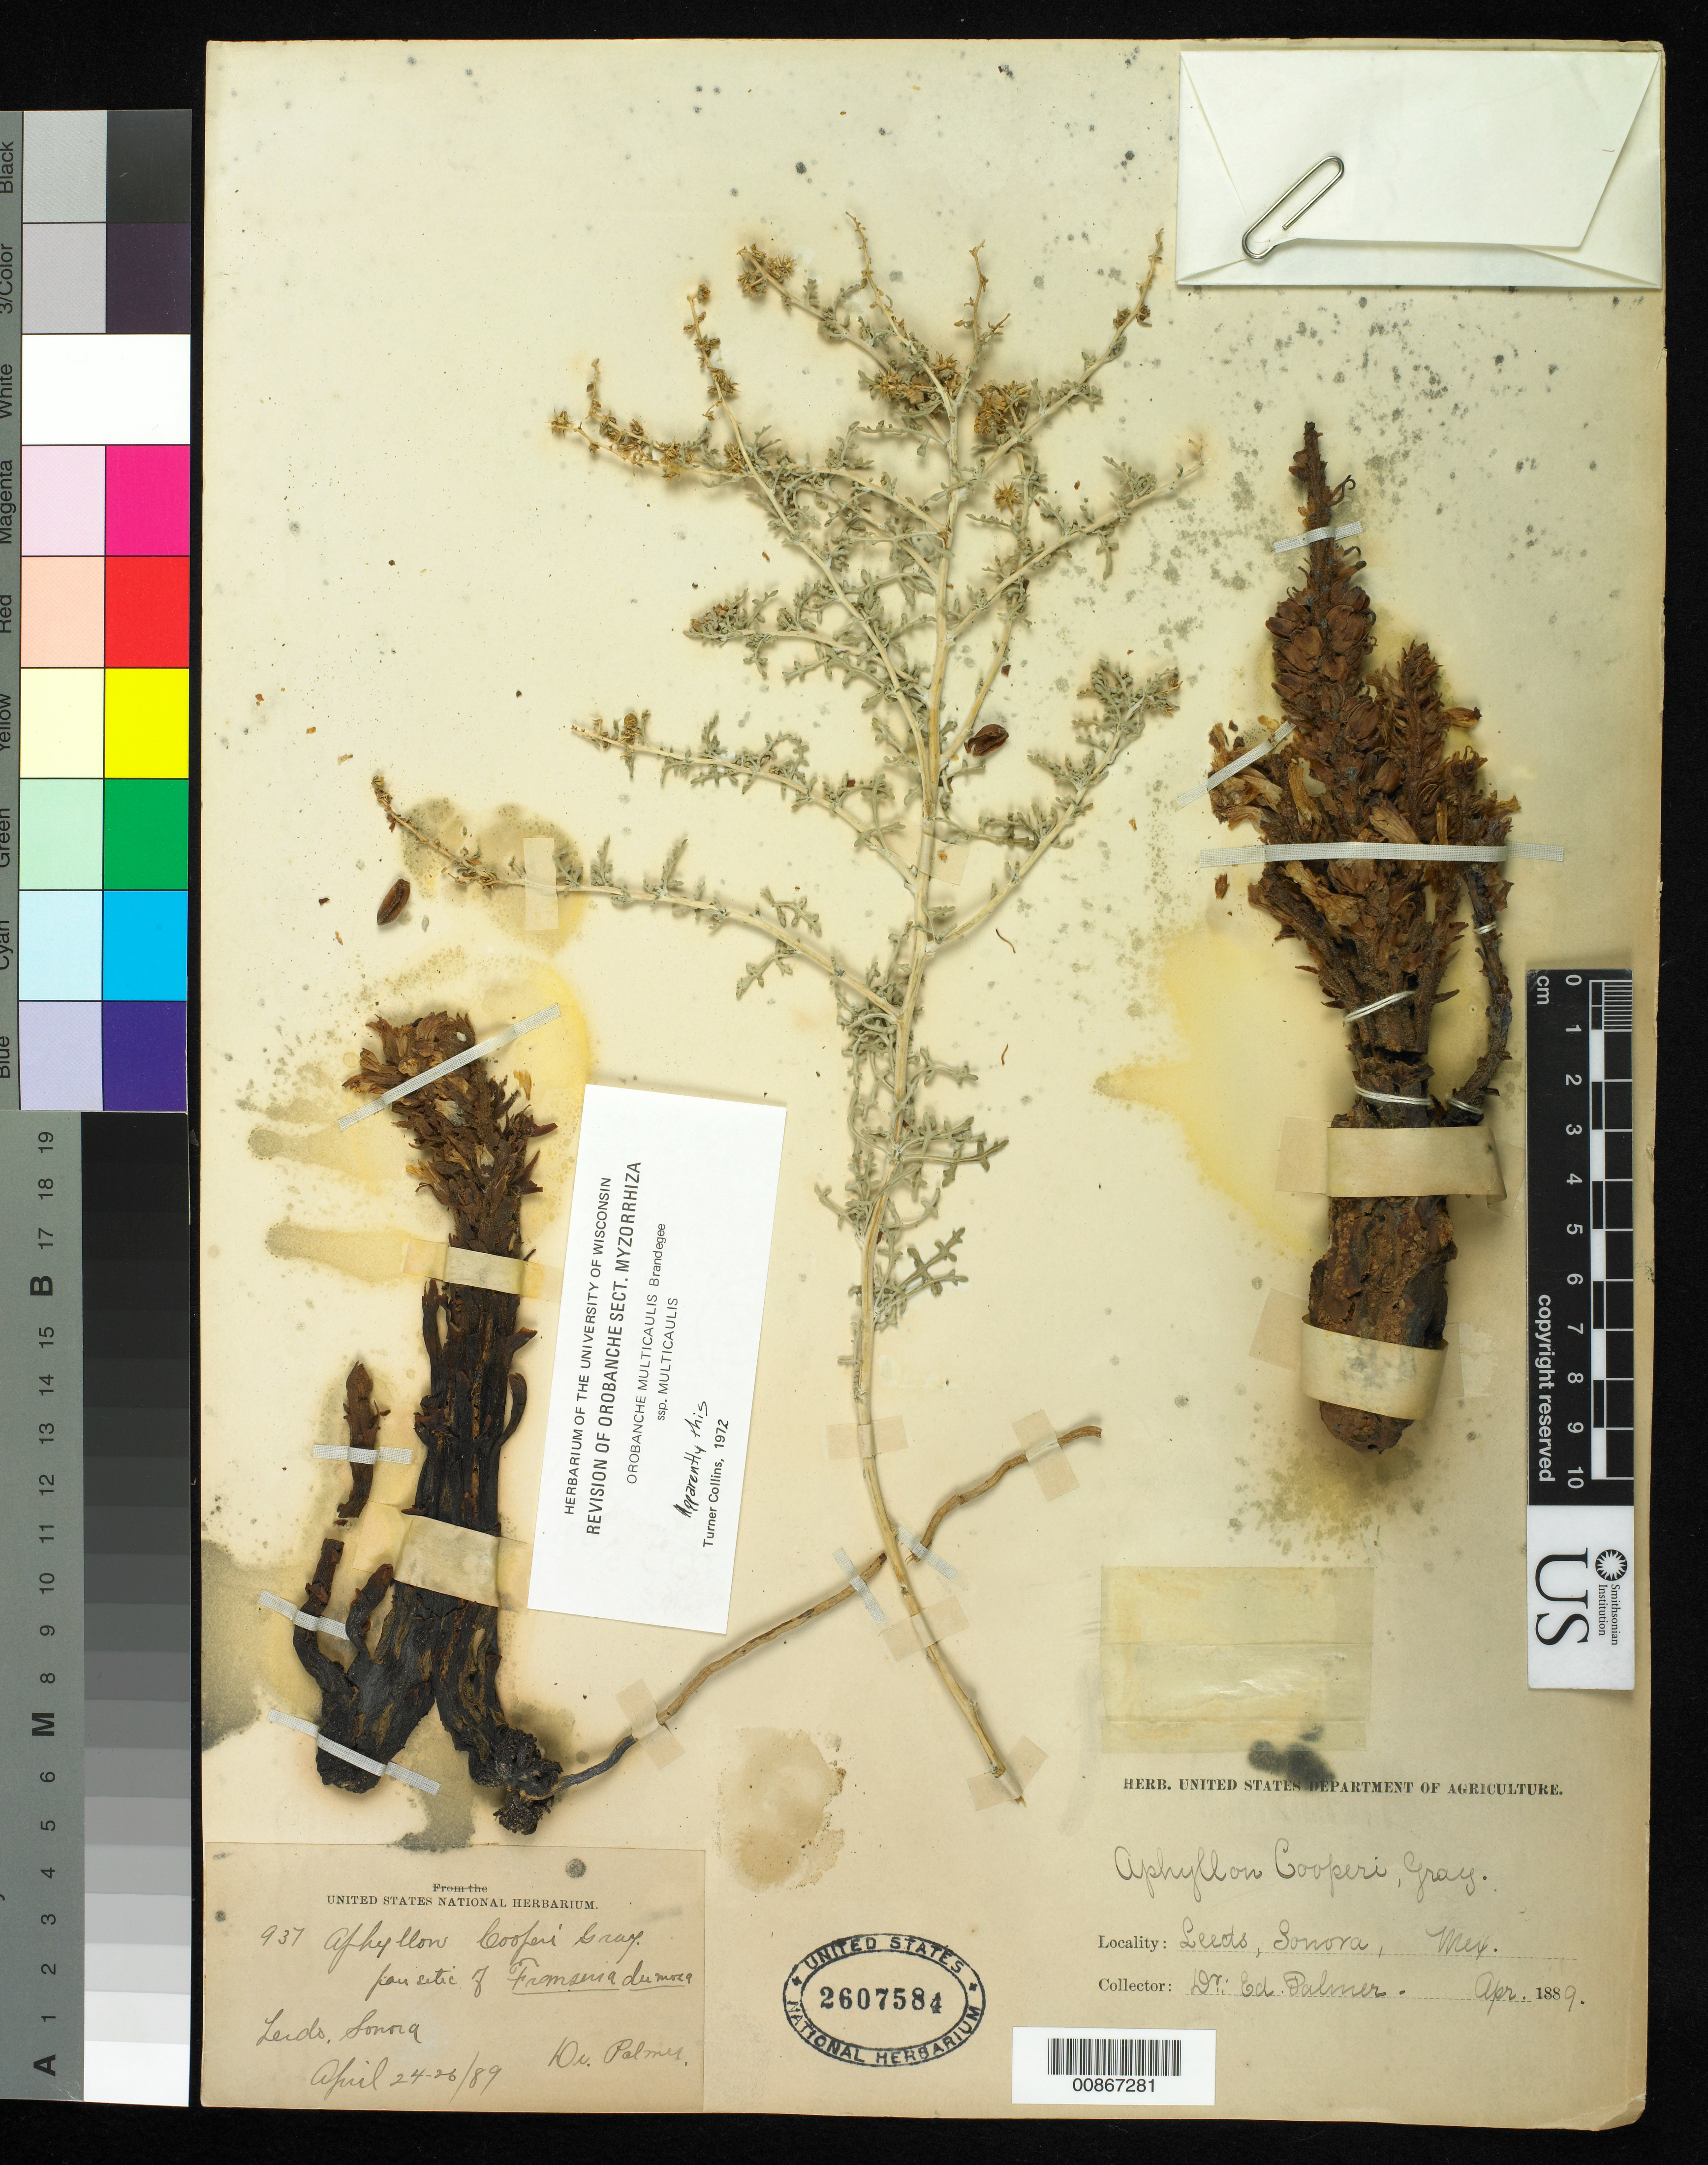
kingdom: Plantae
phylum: Tracheophyta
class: Magnoliopsida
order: Lamiales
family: Orobanchaceae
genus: Orobanche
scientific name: Orobanche multicaulis subsp. multicaulis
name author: Brandegee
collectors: E. Palmer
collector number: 937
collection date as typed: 24 Apr 1889 to 26 Apr 1889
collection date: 1889-04-24/1889-04-26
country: Mexico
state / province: Sonora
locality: Lerdo, Sonora.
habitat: Parasitic on Franseria dumosa.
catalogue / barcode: US 2607584